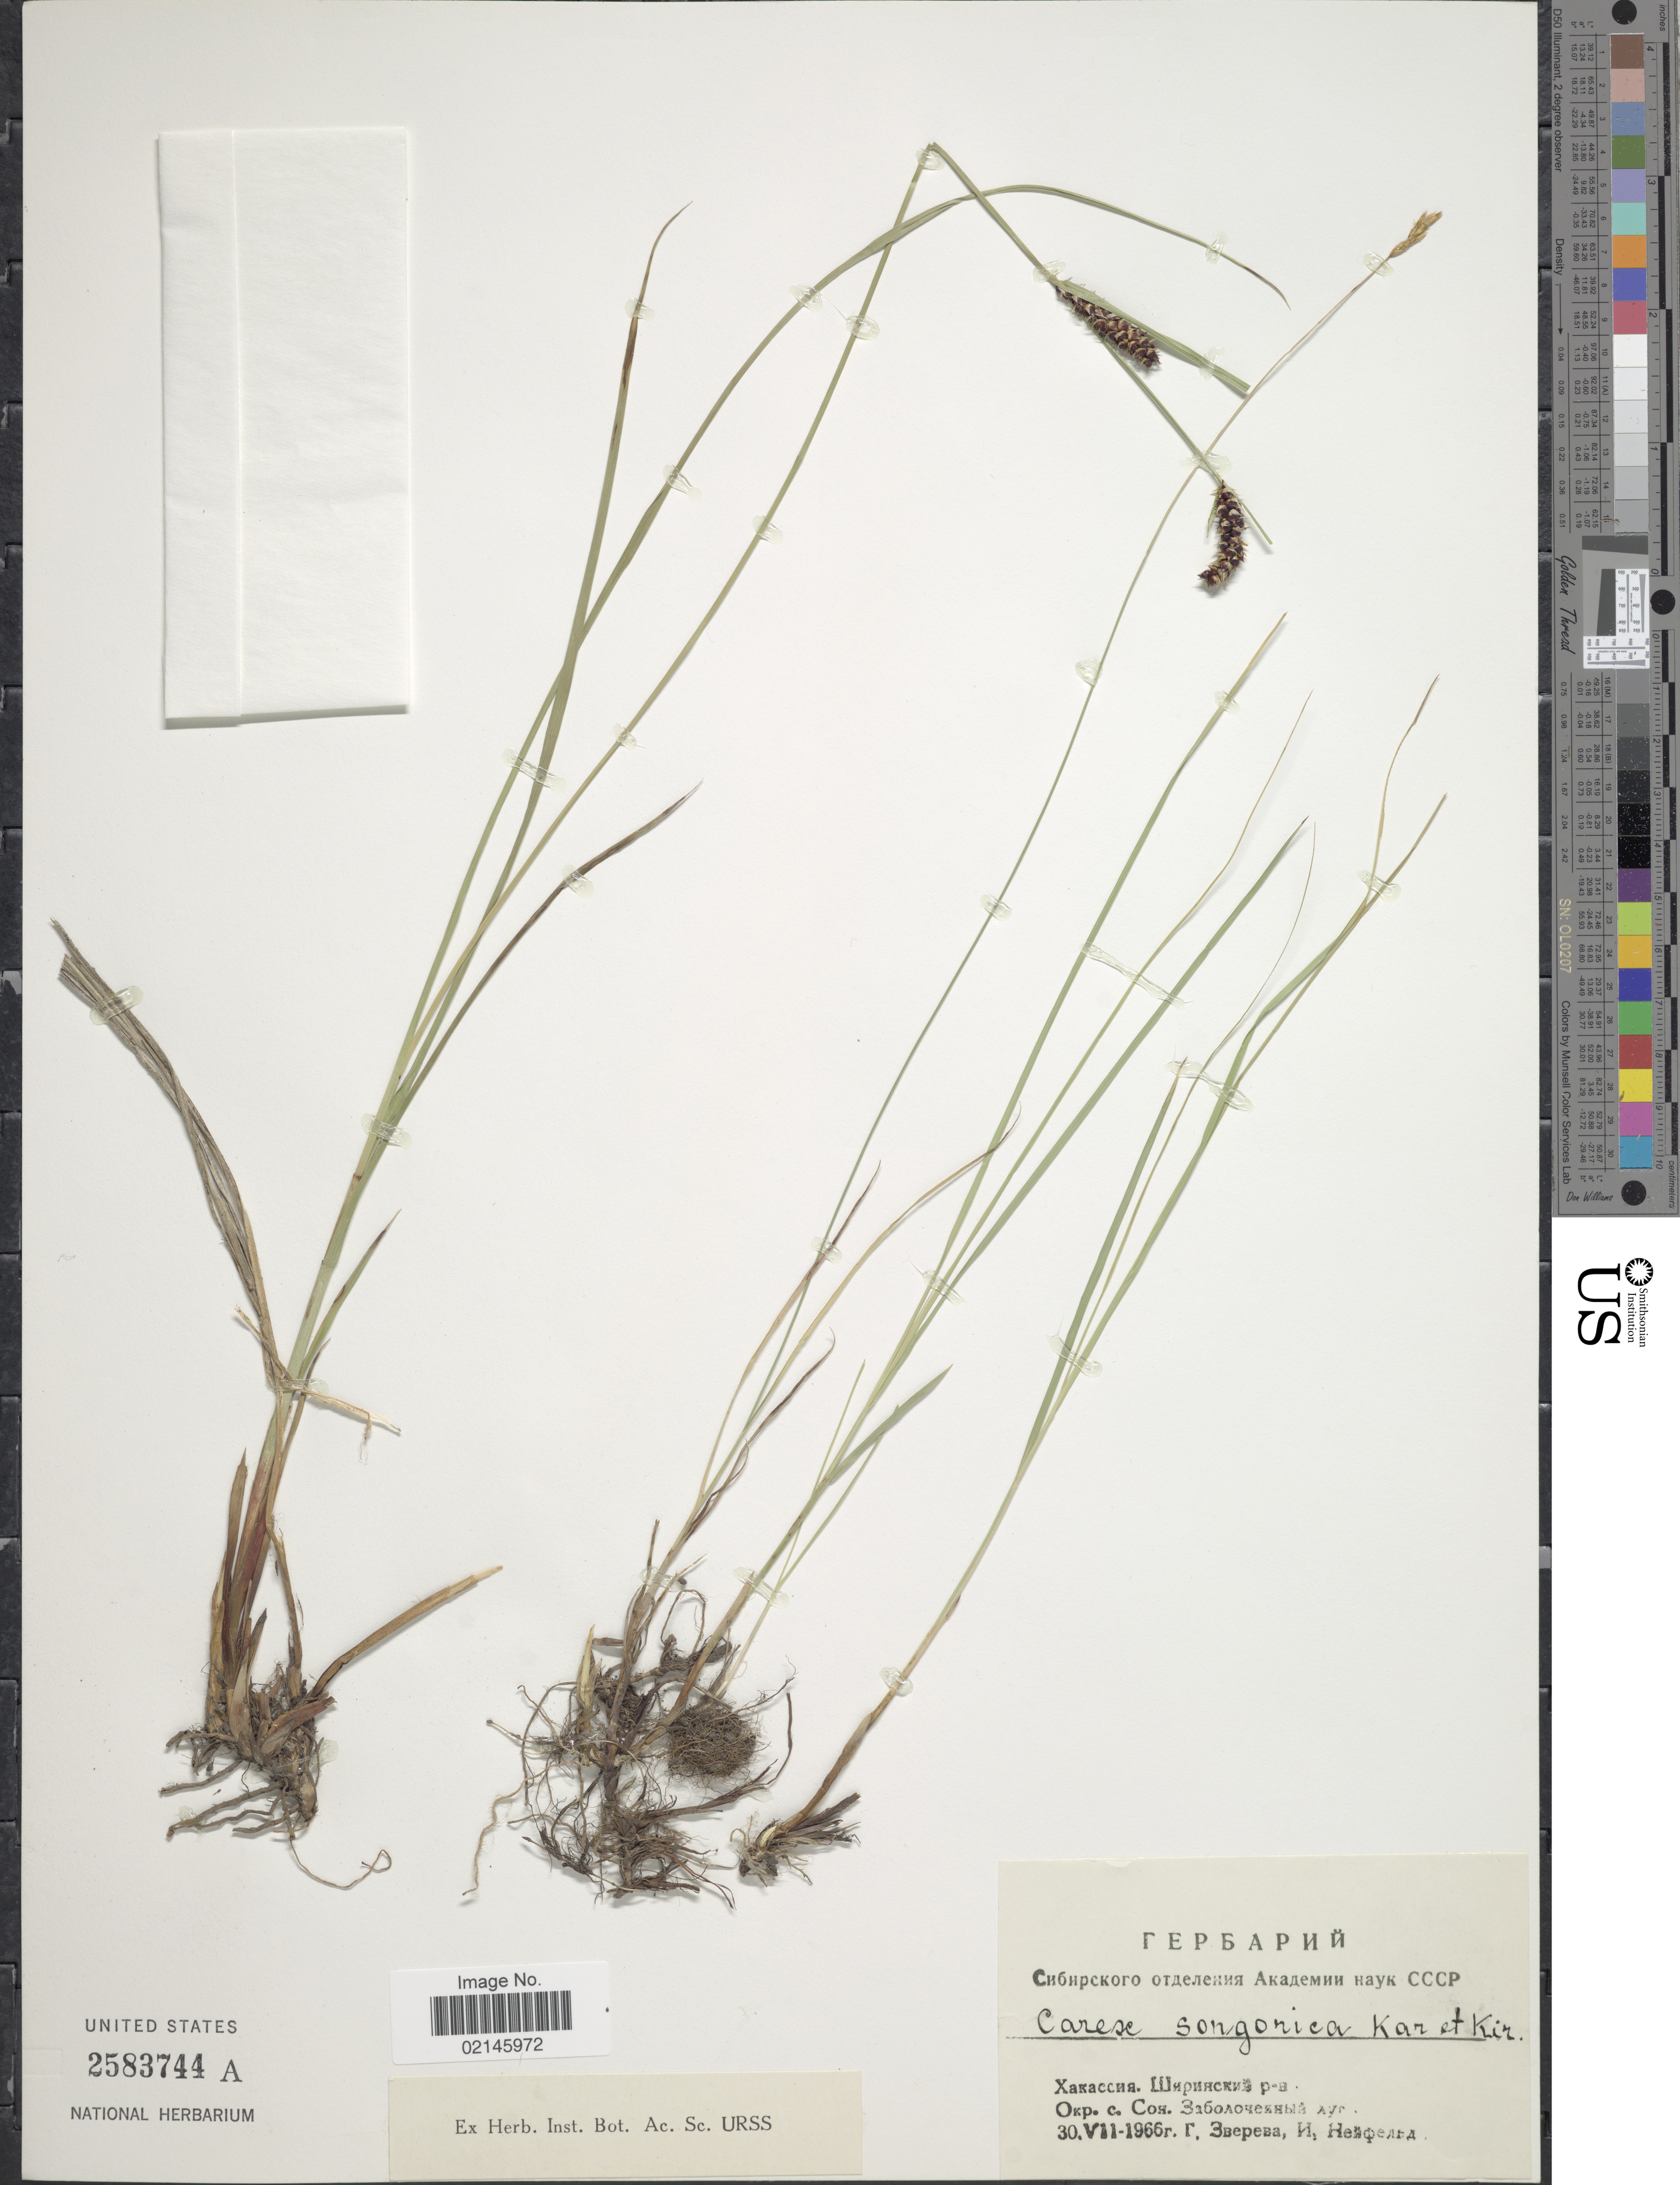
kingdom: Plantae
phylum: Tracheophyta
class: Liliopsida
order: Poales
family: Cyperaceae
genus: Carex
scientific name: Carex songorica Kar. & Kir., nom. illeg.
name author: Kar. & Kir.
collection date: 1966-07-30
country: U.S.S.R.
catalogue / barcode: US 2583744A